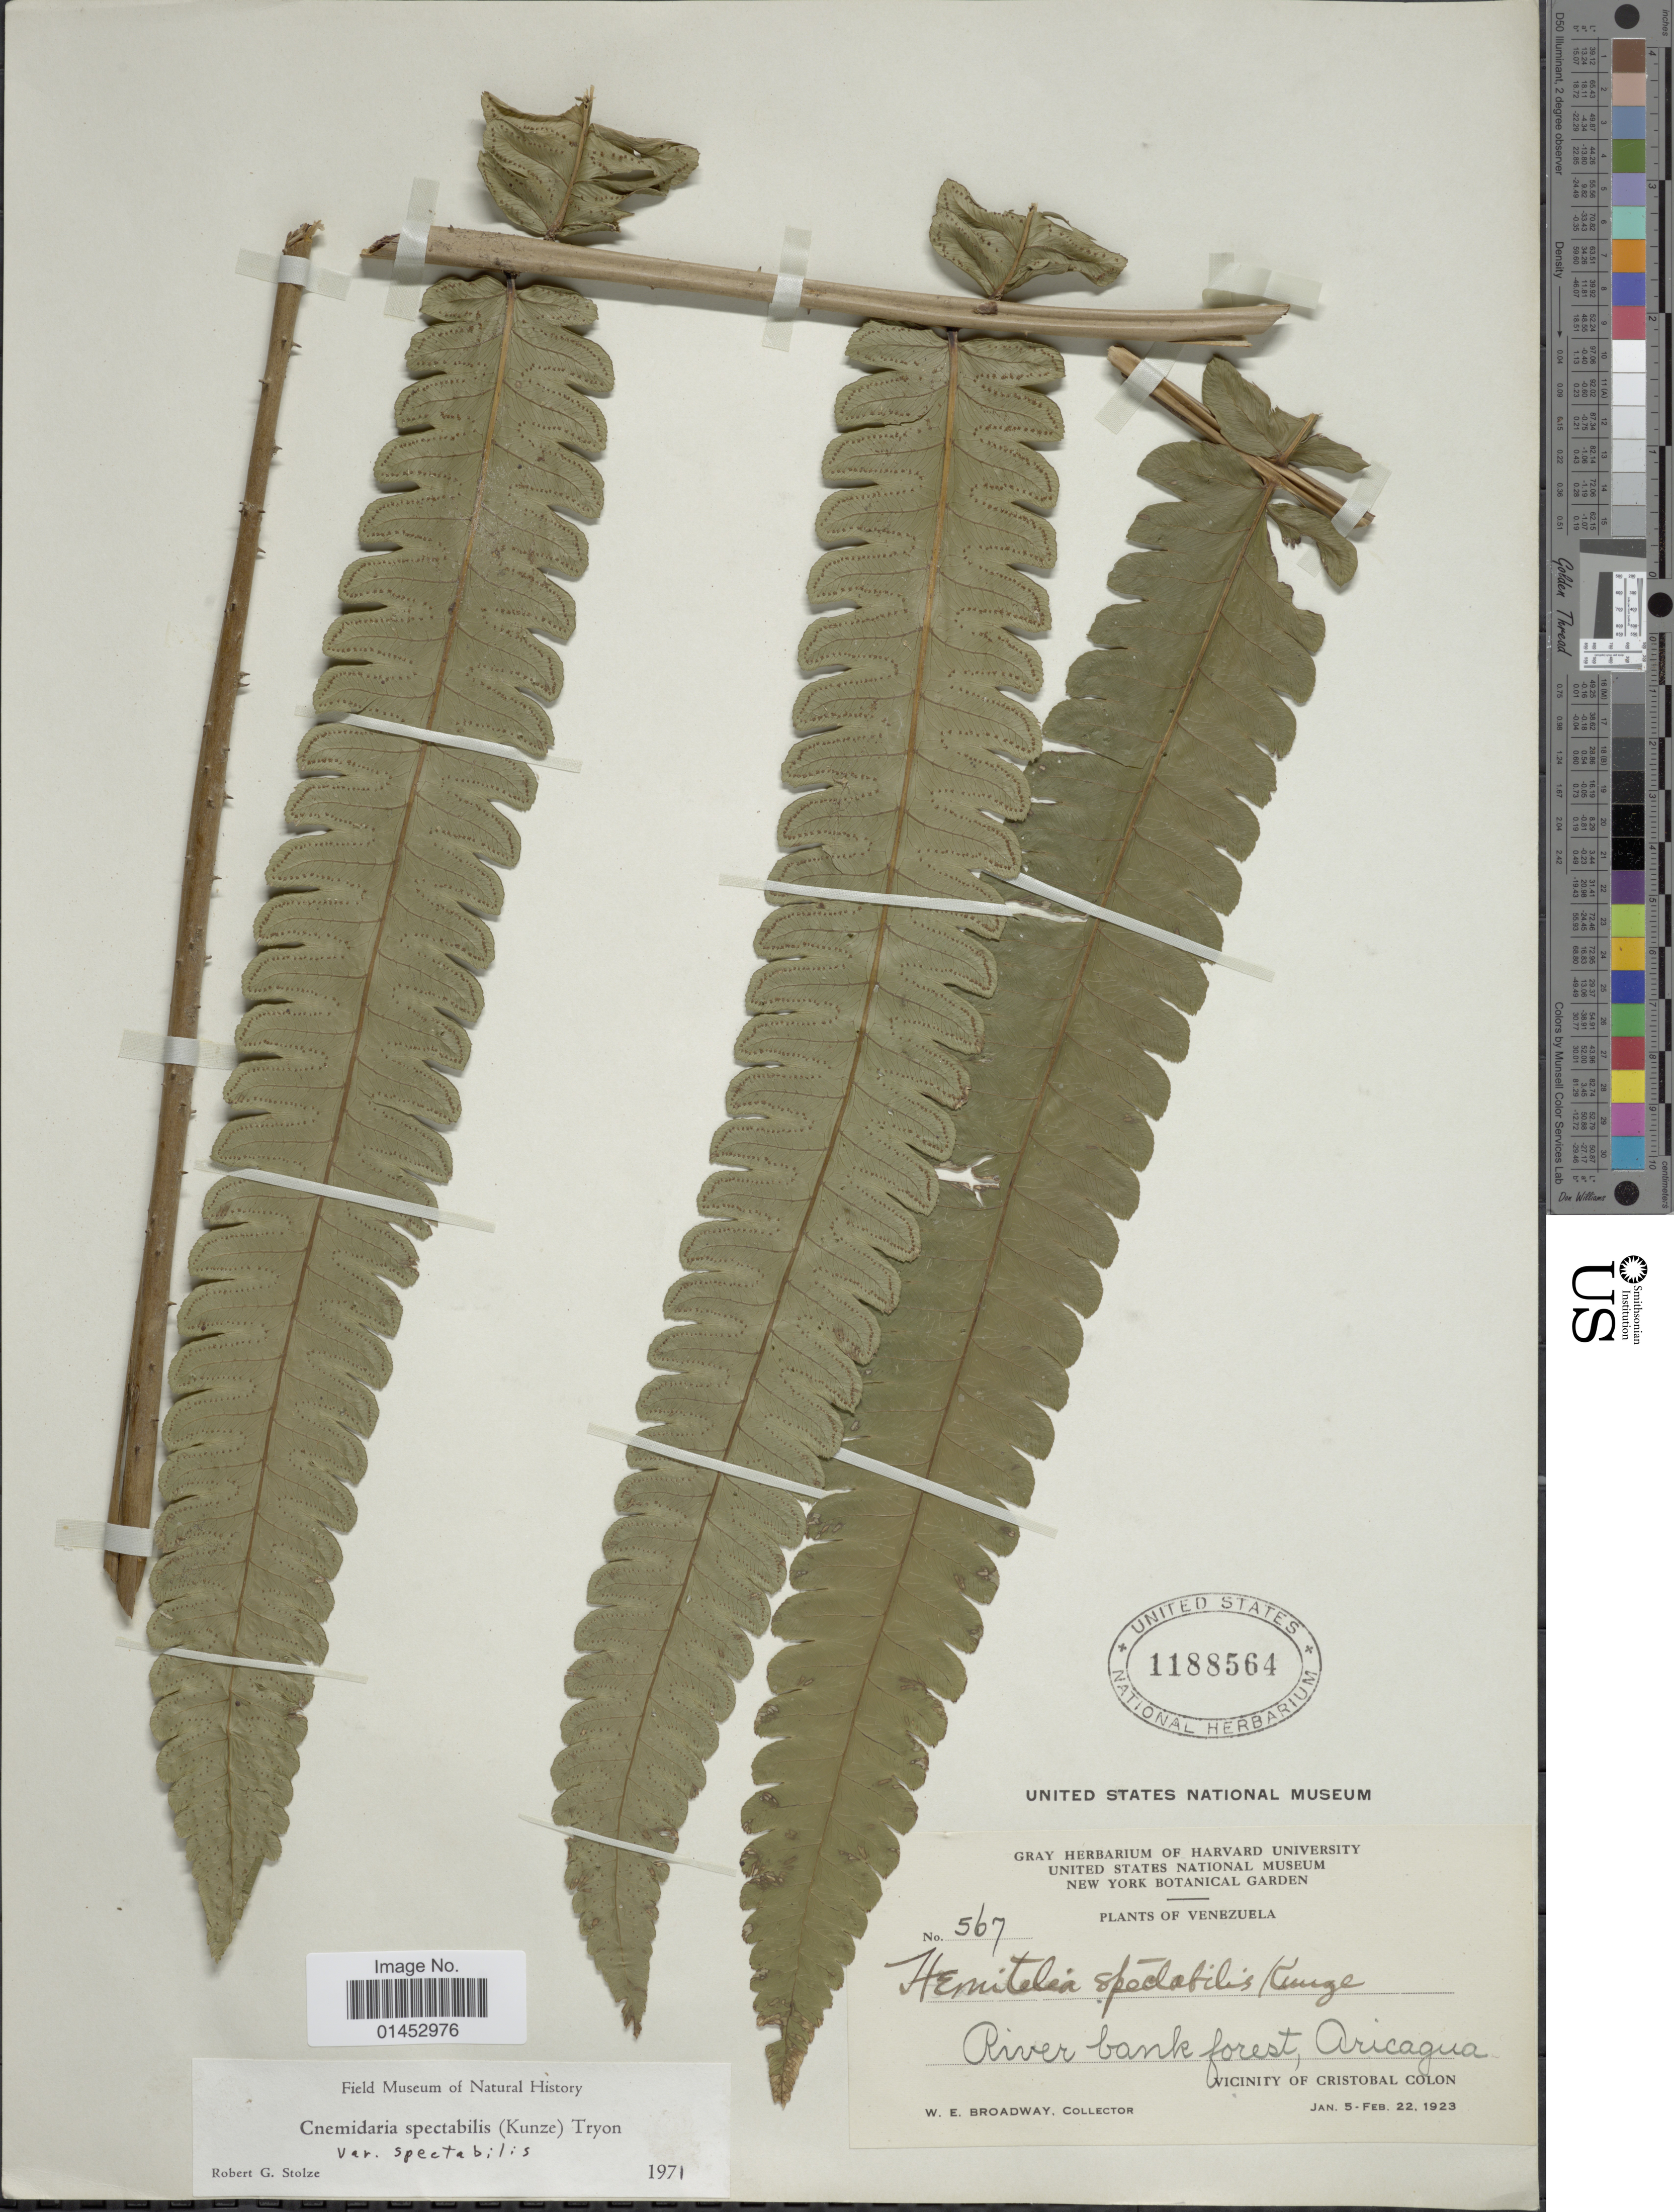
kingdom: Plantae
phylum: Tracheophyta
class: Polypodiopsida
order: Cyatheales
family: Cyatheaceae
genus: Cyathea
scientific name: Cyathea spectabilis var. spectabilis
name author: (Kunze) Domin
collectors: W. E. Broadway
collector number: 567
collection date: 1923-01-05/1923-02-22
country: Venezuela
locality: River bank forest, Aricagua, Vicinity of Cristobal Colon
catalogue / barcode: US 1188564